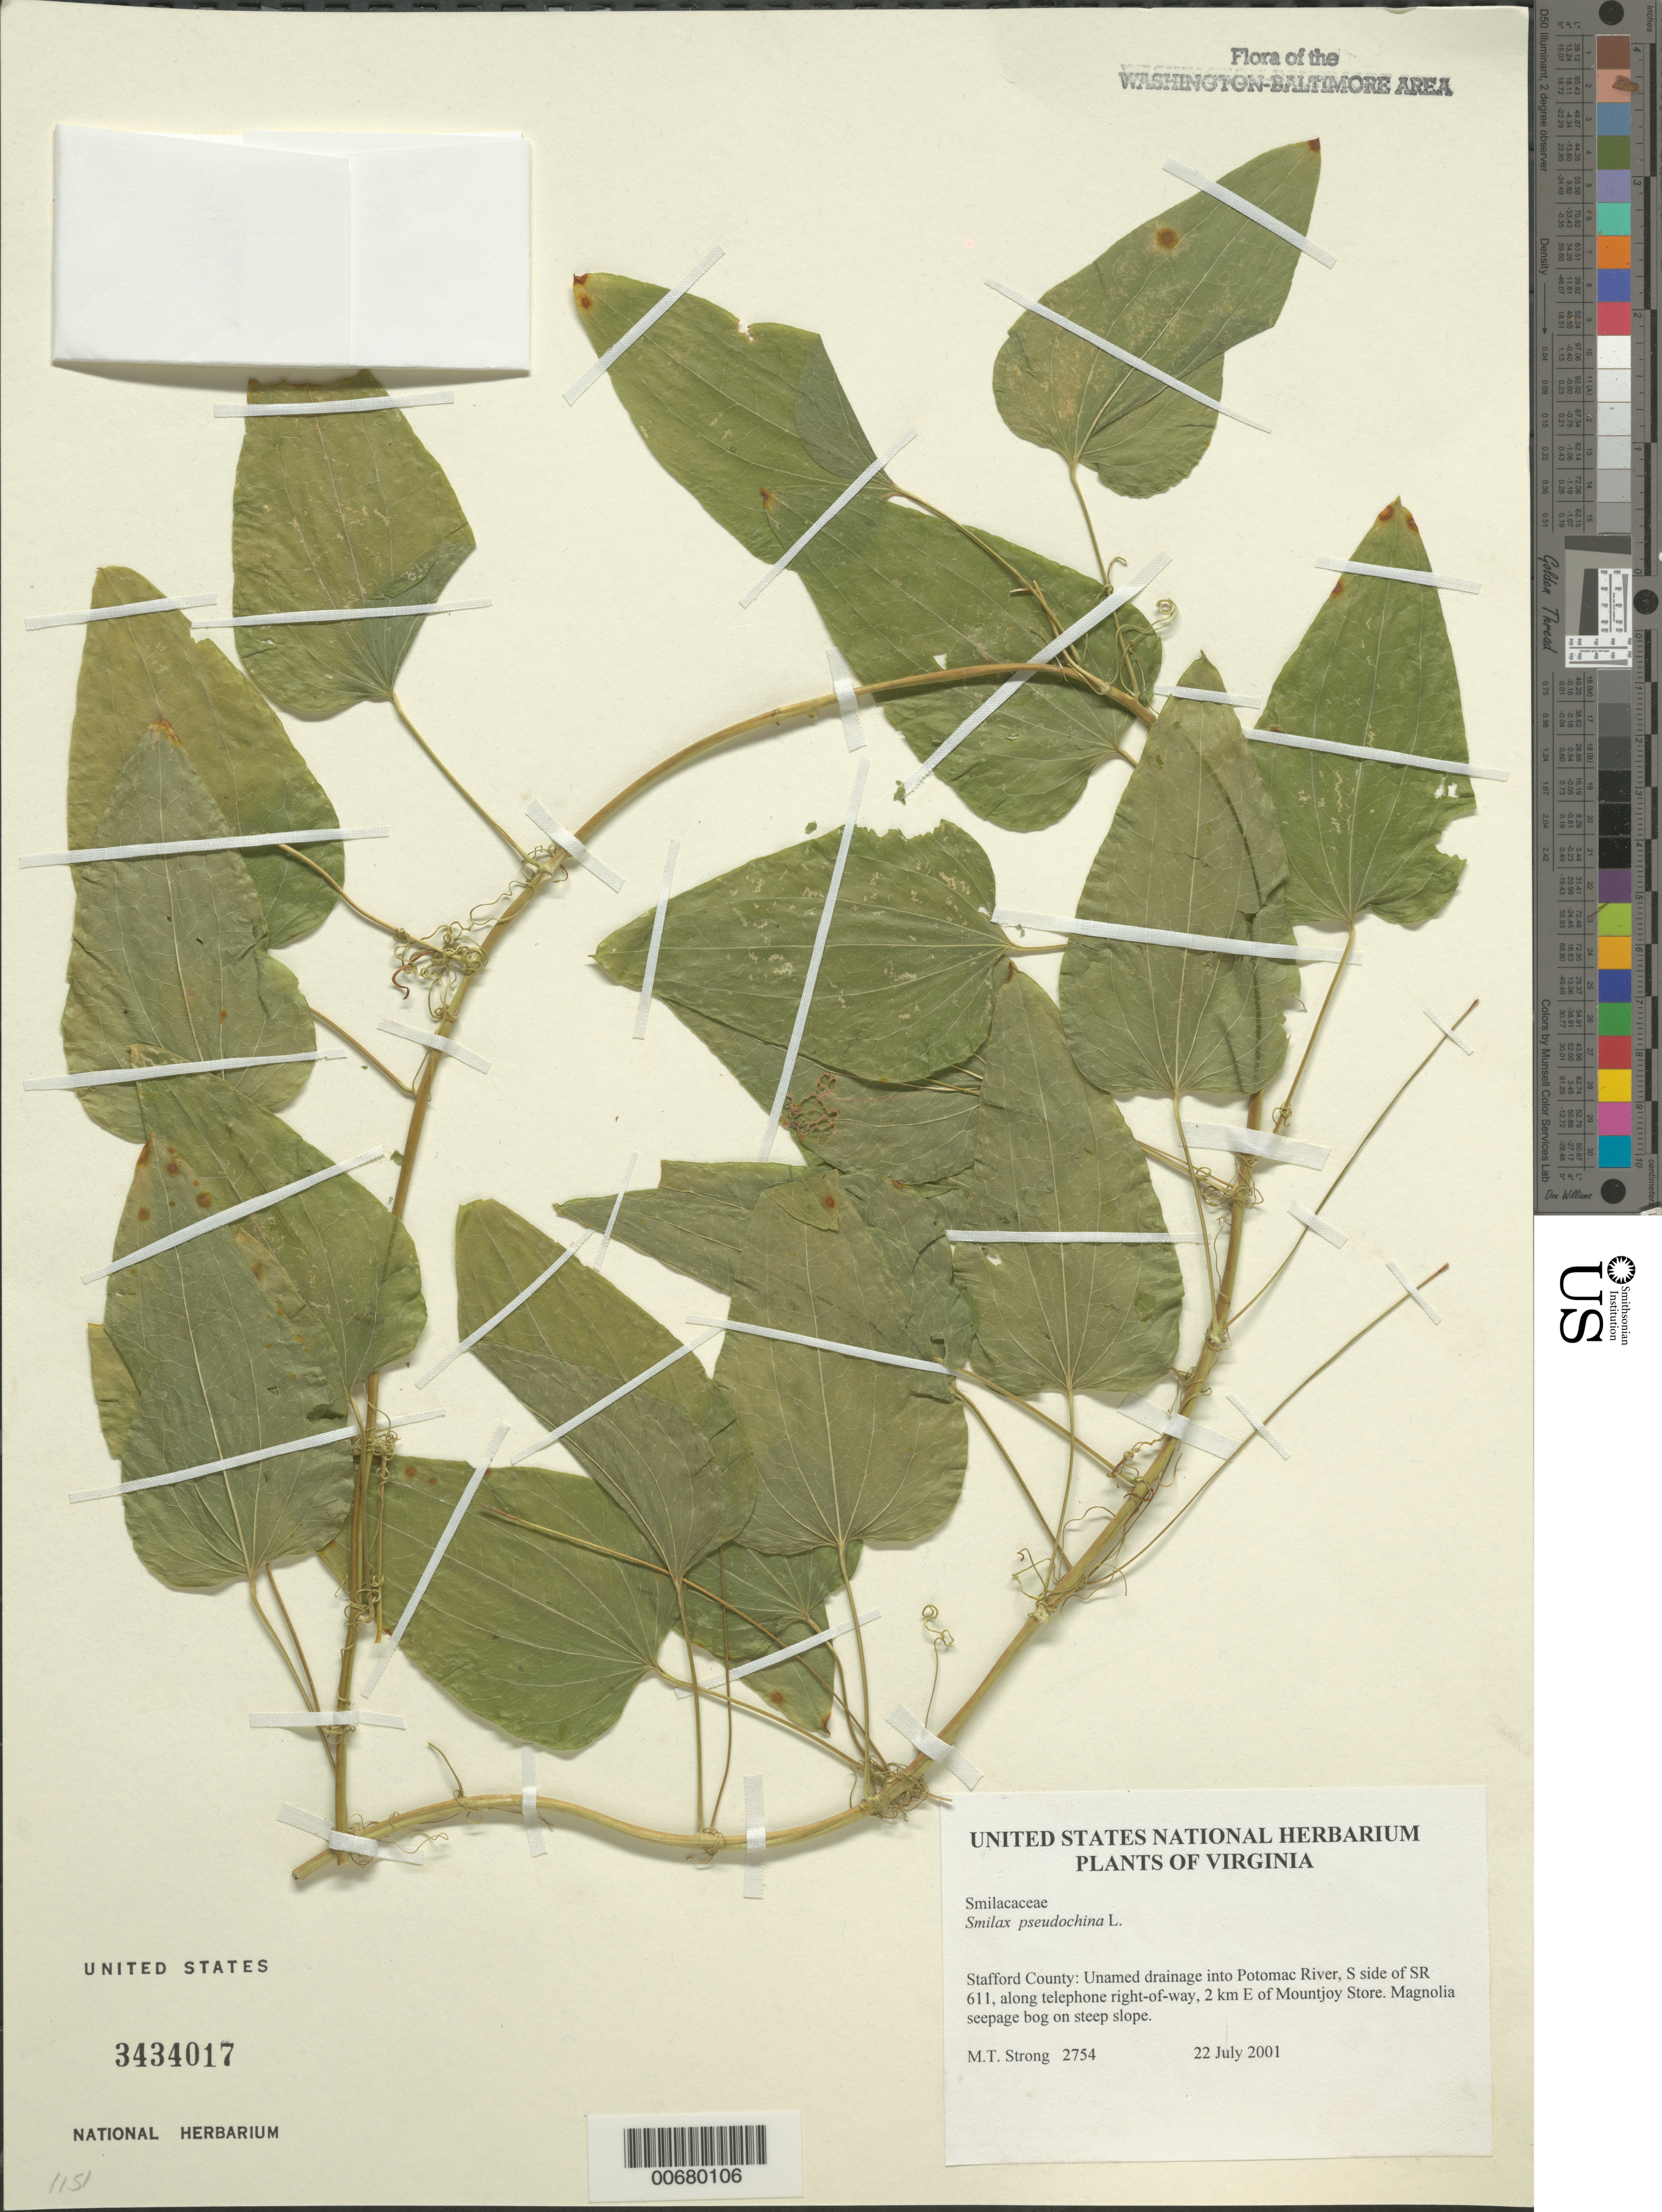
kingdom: Plantae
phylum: Tracheophyta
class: Liliopsida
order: Liliales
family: Smilacaceae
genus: Smilax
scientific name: Smilax pseudochina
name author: L.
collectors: M. T. Strong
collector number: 2754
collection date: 2001-07-22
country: United States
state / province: Virginia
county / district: Stafford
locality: Stafford County: Unamed drainage into Potomac River, S side of SR 611, along telephone right-of-way, 2 km E of Mountjoy Store, Magnolia seepage bog on steep slope.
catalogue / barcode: US 3434017